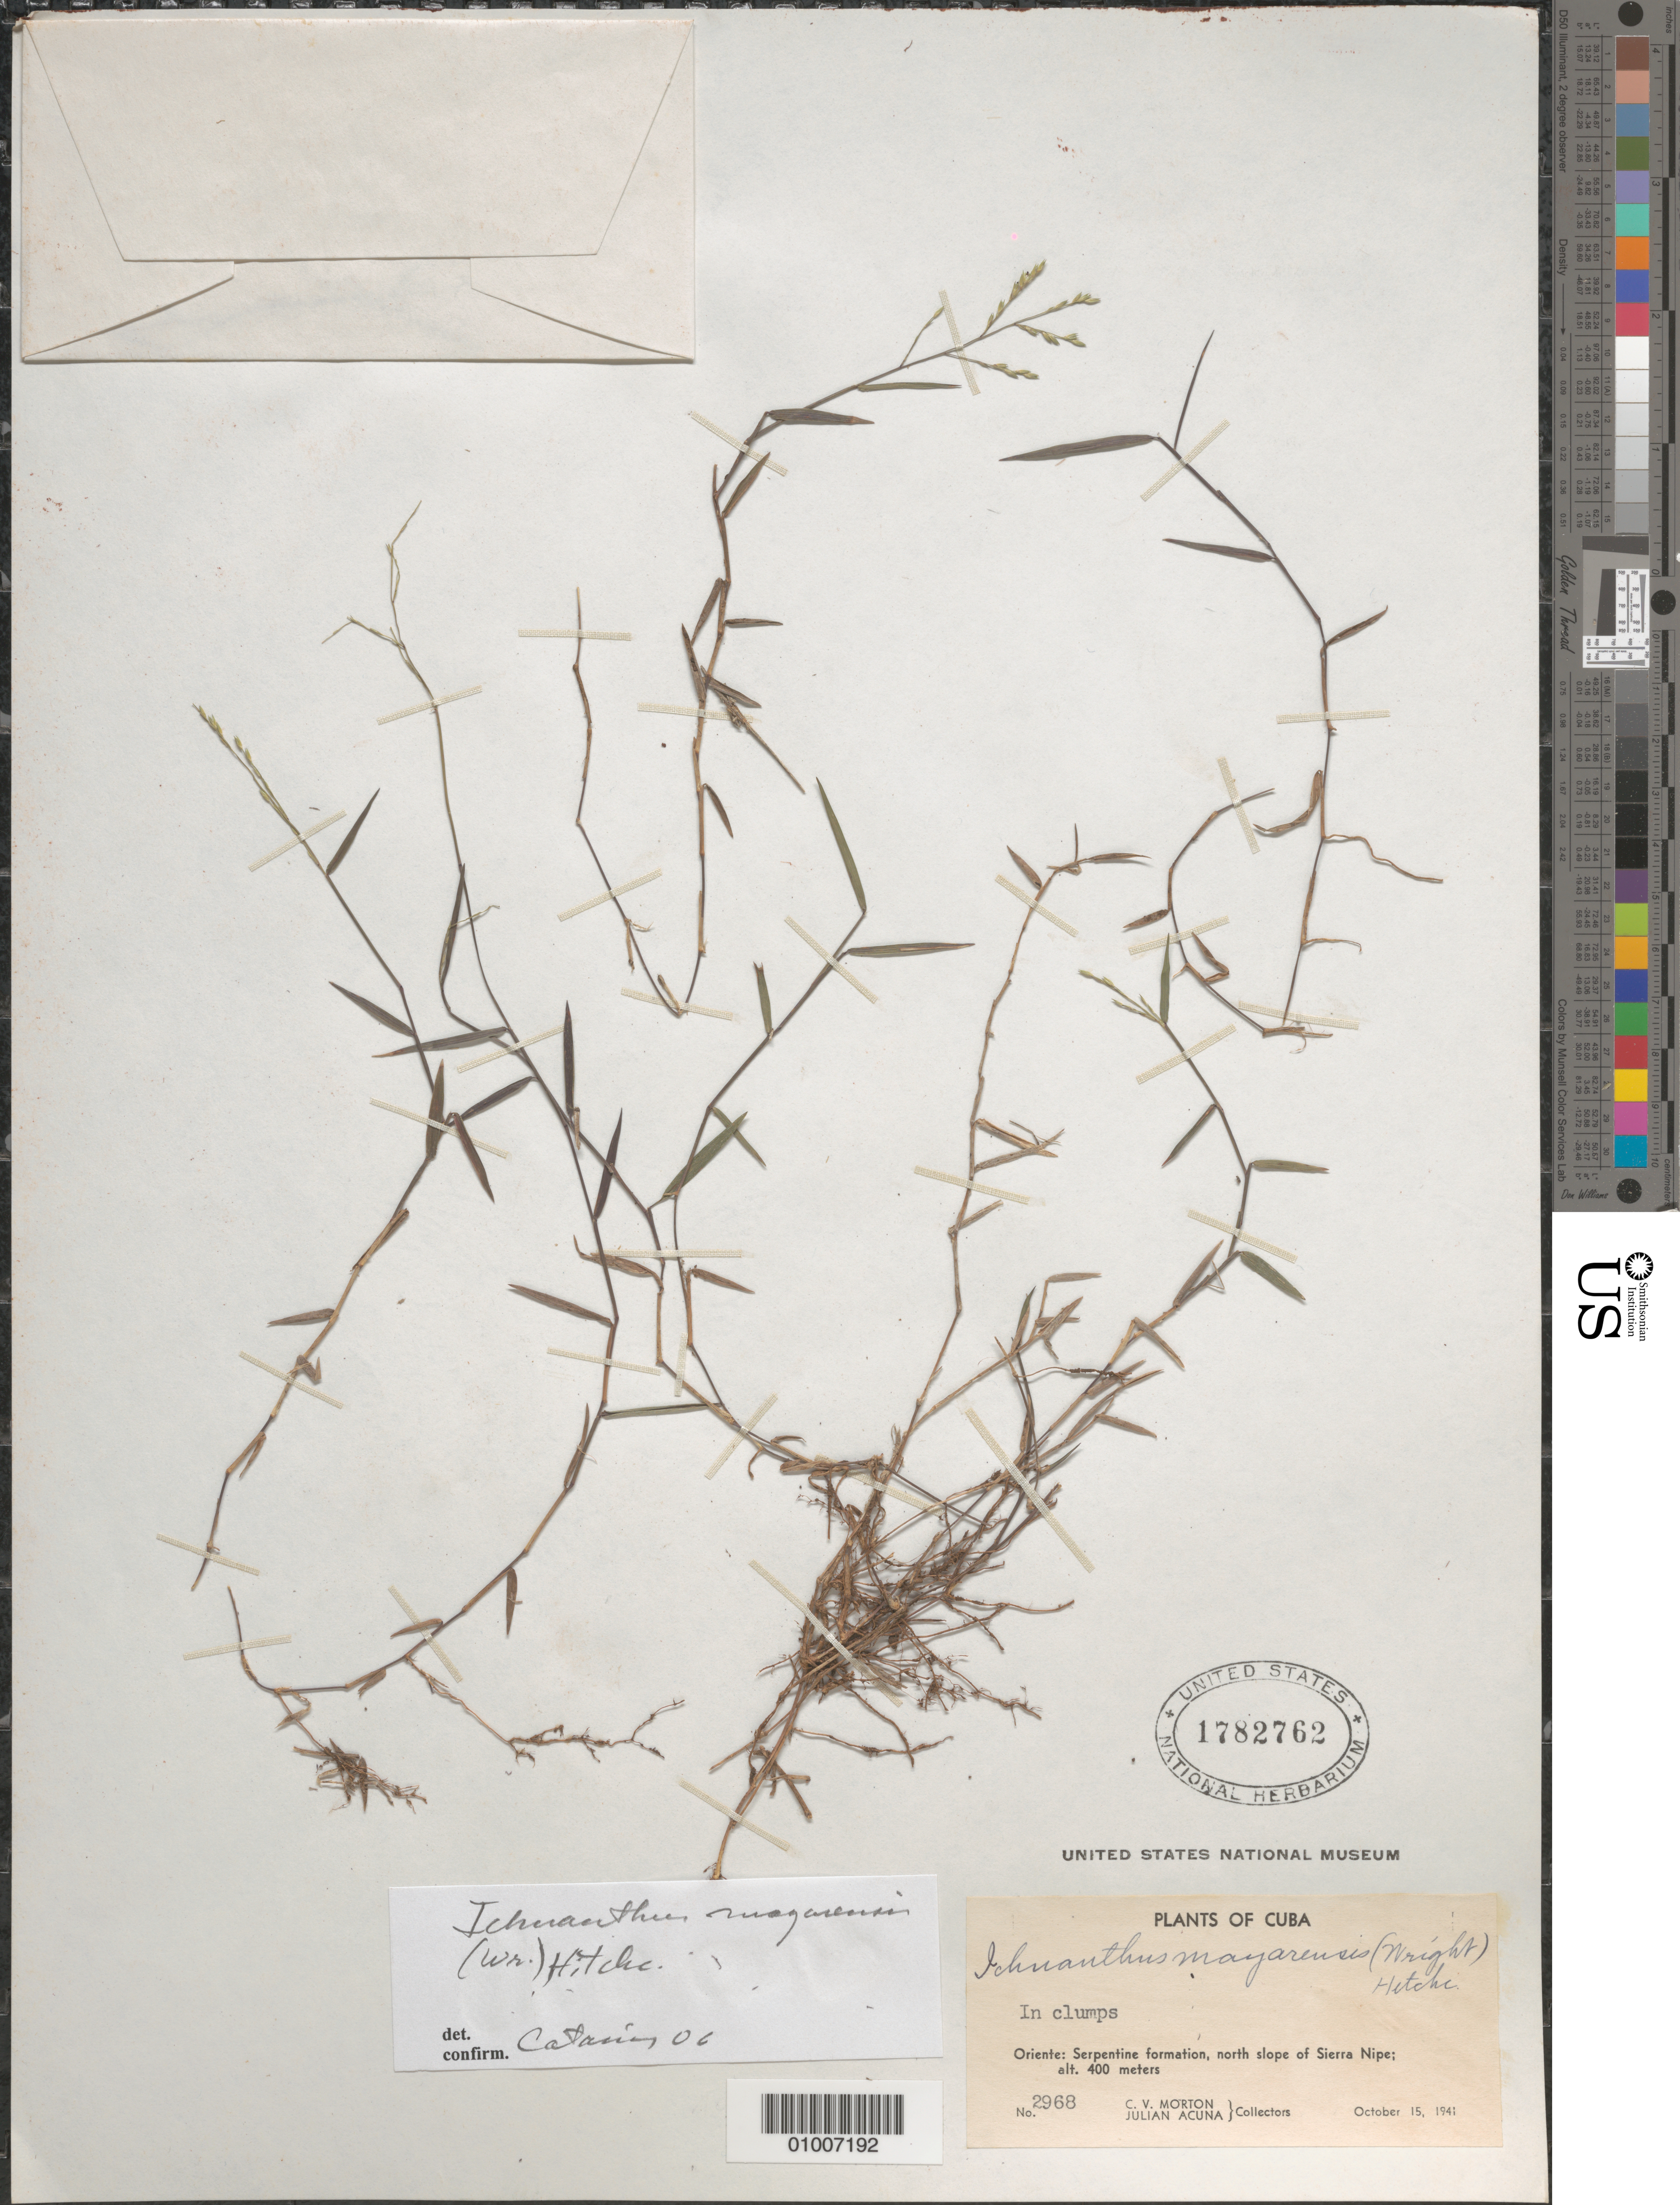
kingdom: Plantae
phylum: Tracheophyta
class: Liliopsida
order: Poales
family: Poaceae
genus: Ichnanthus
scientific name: Ichnanthus mayarensis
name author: (C. Wright) Hitchc.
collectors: C. V. Morton & J. Acuña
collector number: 2968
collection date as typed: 15 Oct 1941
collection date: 1941-10-15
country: Cuba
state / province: Holguín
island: Cuba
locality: Oriente, north slope of Sierra Nipe, Serpentine formation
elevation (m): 400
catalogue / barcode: US 1782762